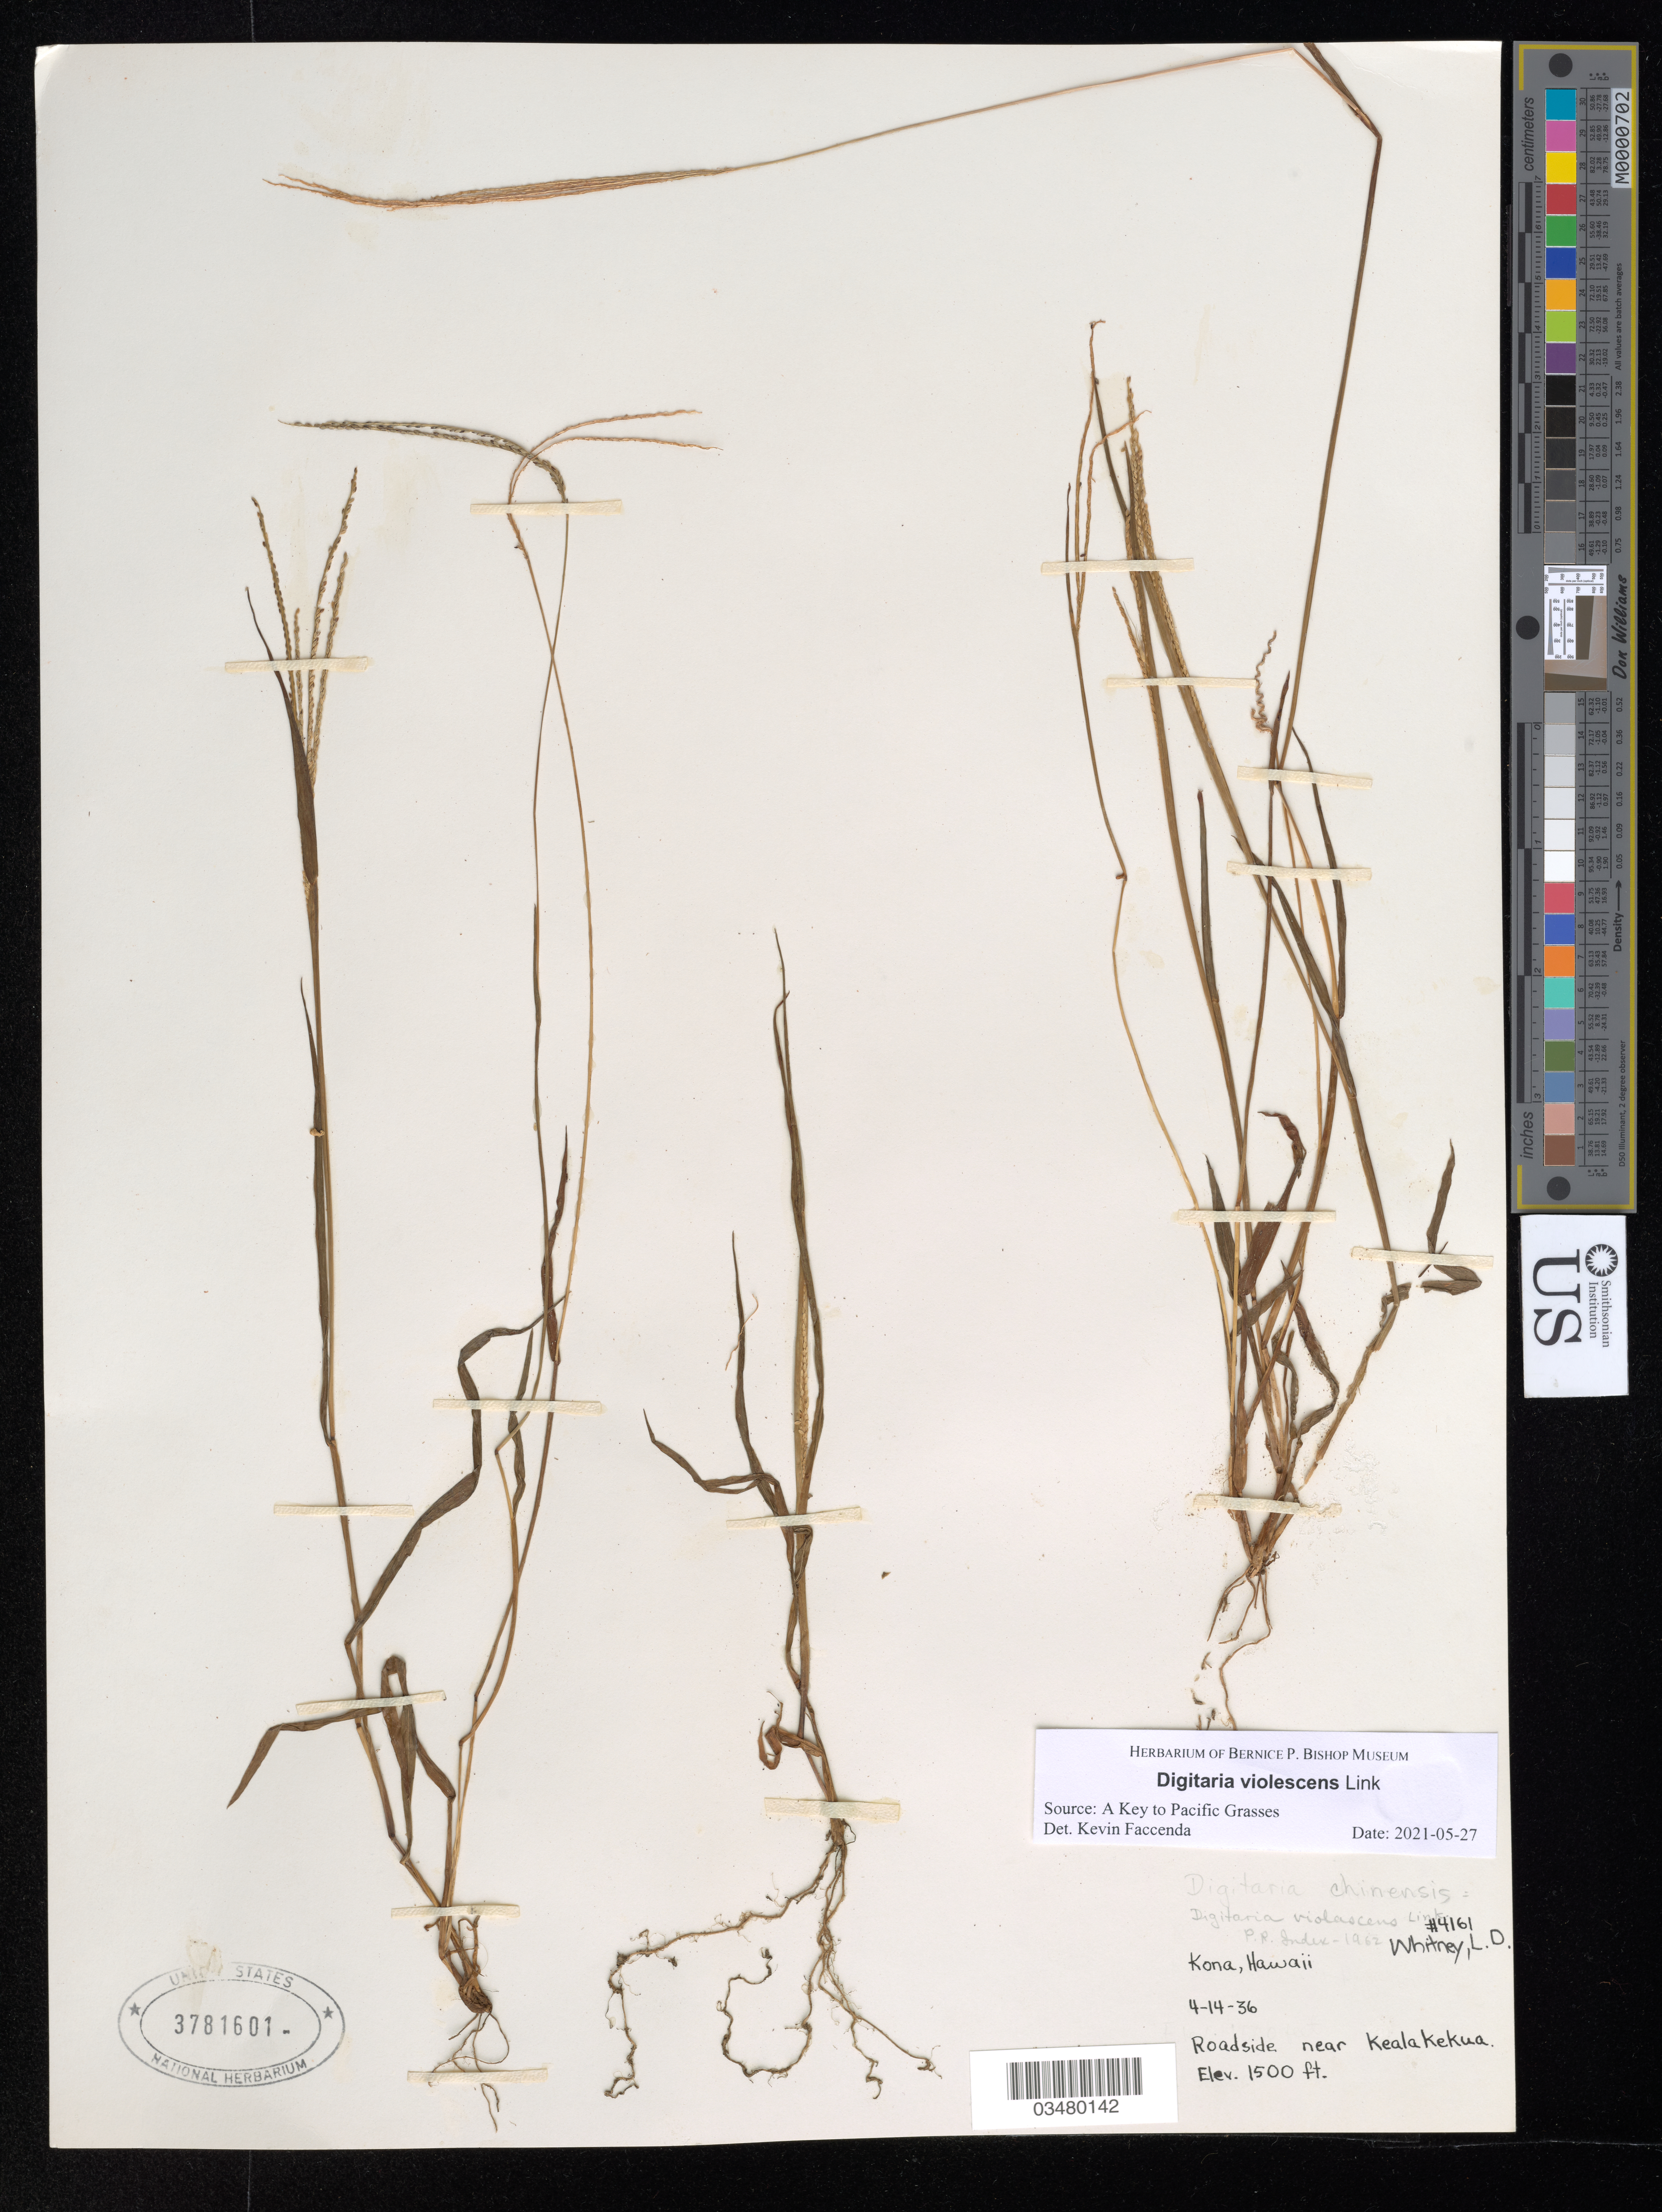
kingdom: Plantae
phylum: Tracheophyta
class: Liliopsida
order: Poales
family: Poaceae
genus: Digitaria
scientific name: Digitaria violescens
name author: Link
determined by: Faccenda, K.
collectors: L. Whitney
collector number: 4161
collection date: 1936-04-14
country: United States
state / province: Hawaii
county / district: Hawaii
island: Hawaii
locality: Kona, near Kealakekua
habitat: Roadside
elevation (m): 457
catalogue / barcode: US 3781601